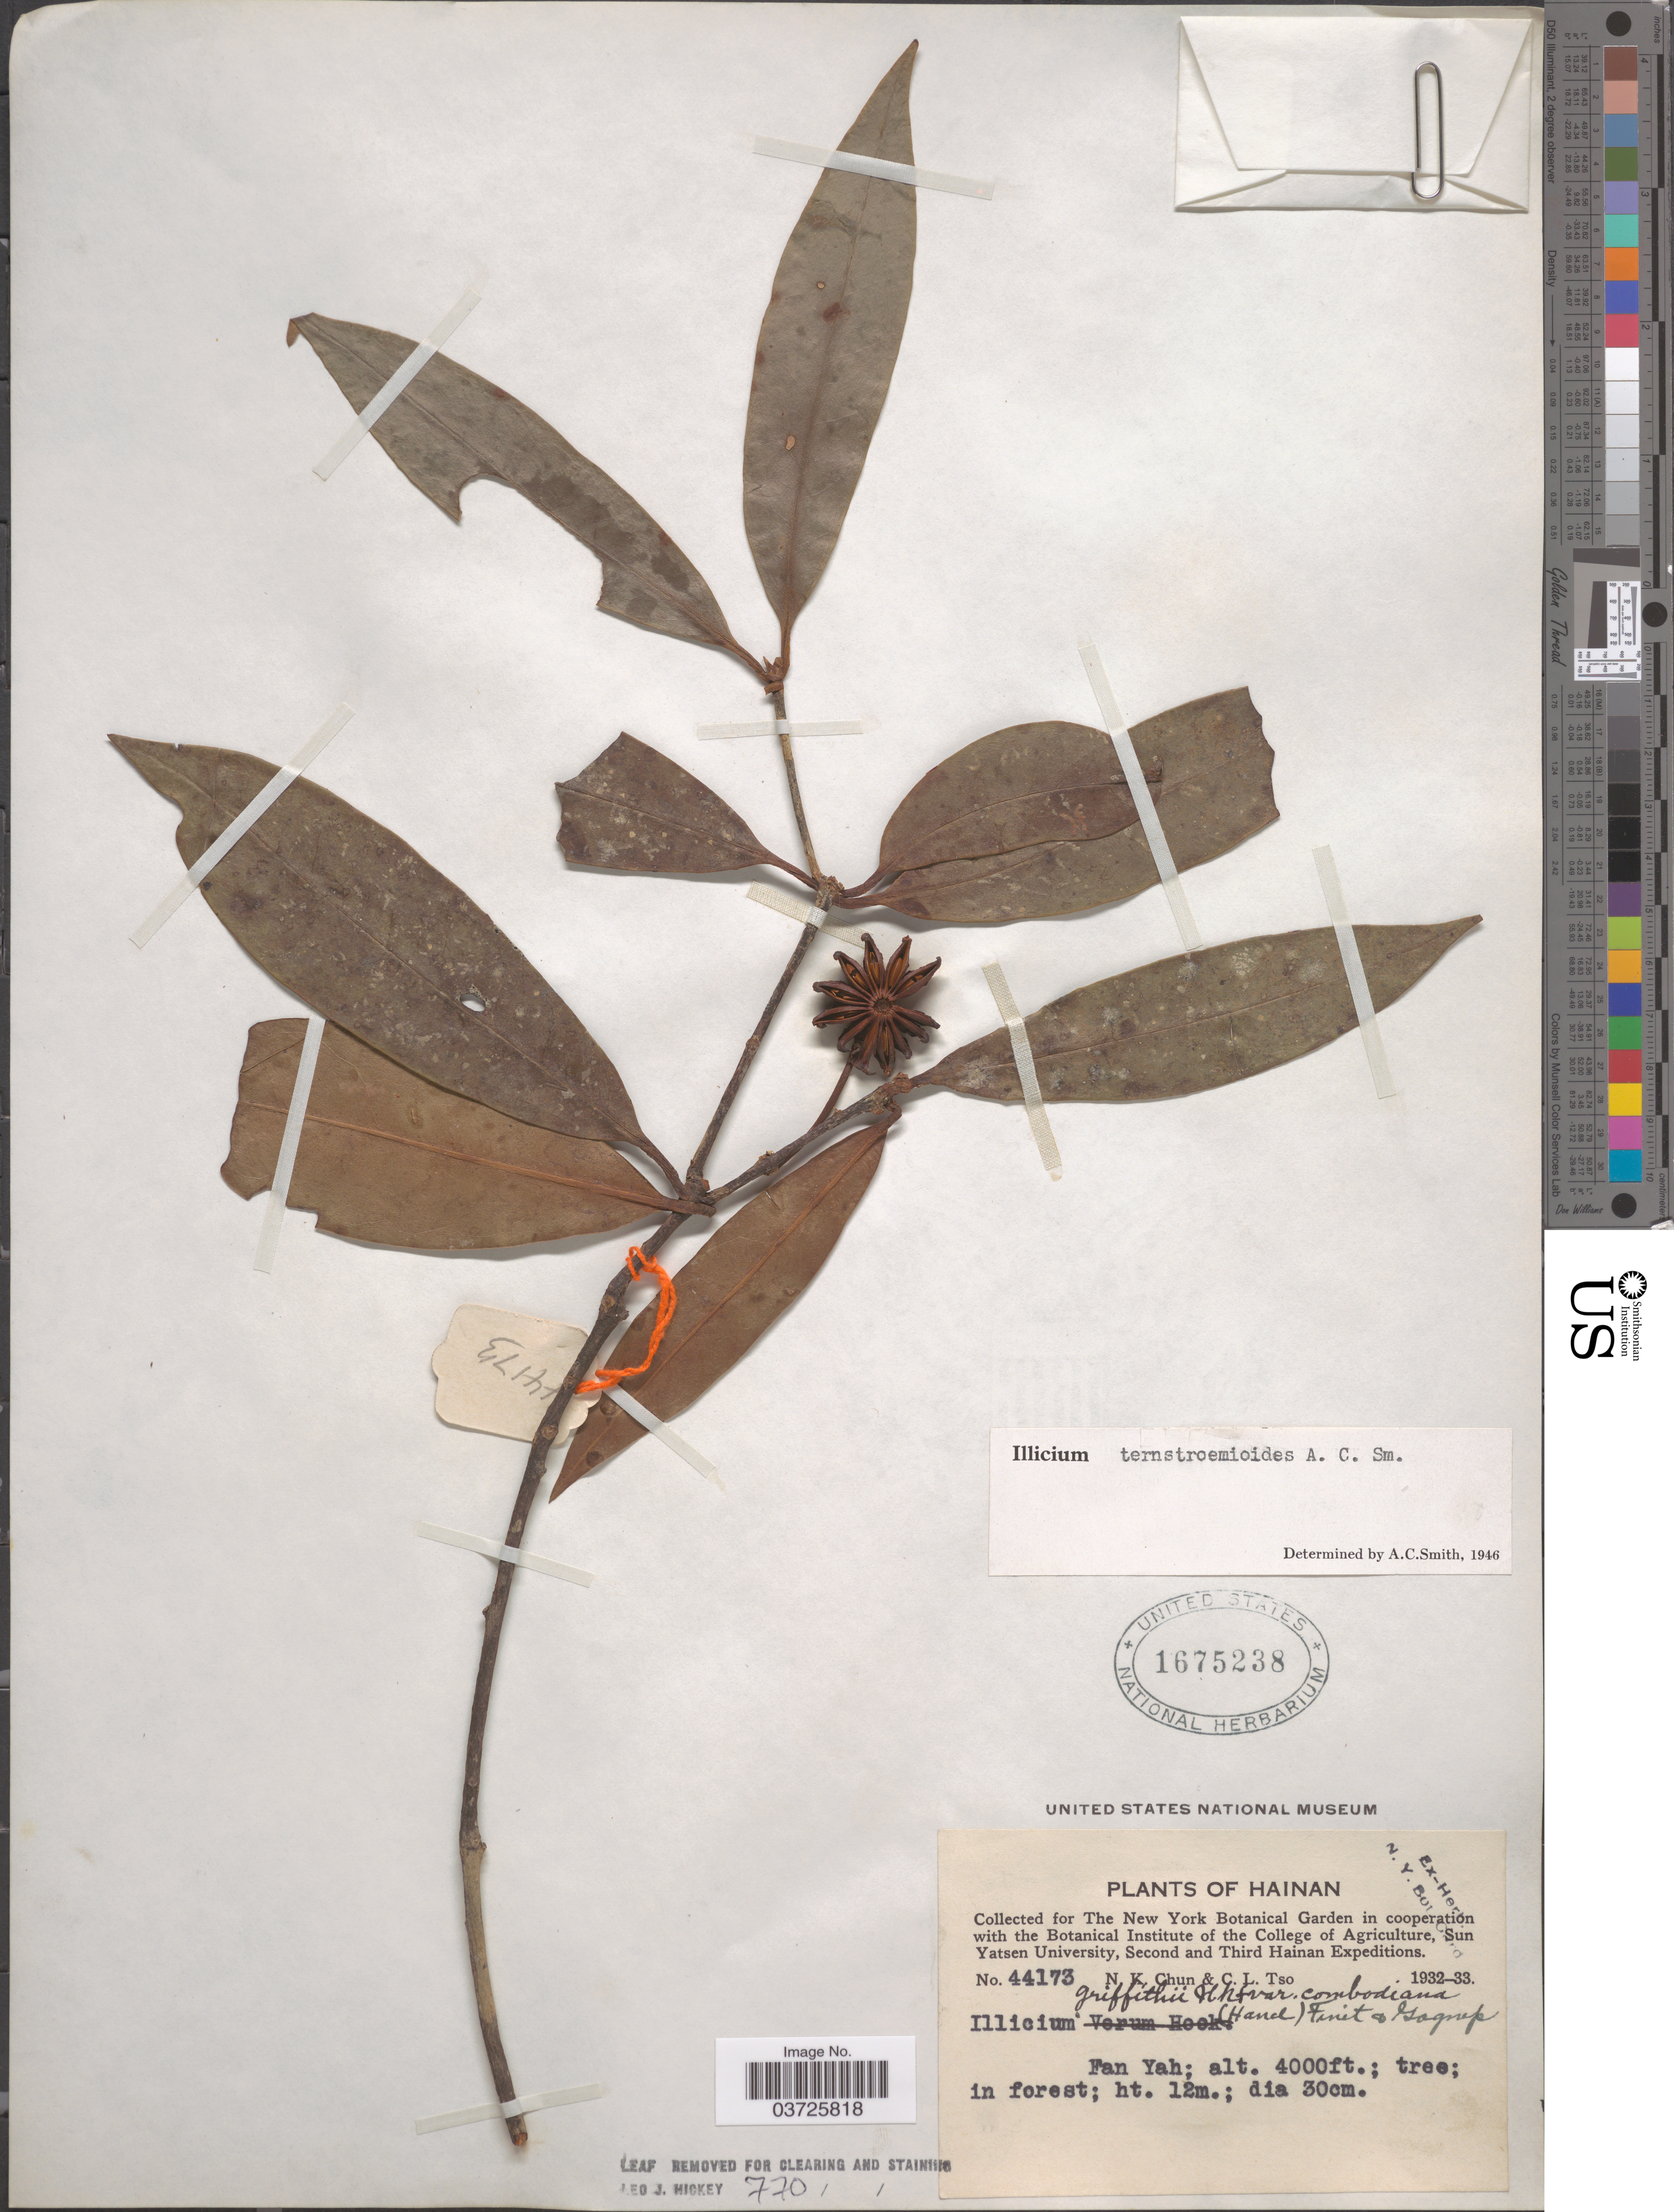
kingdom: Plantae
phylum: Tracheophyta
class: Magnoliopsida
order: Austrobaileyales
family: Schisandraceae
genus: Illicium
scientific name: Illicium ternstroemioides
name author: A.C. Sm.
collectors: N. K. Chun & C. Tso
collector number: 44173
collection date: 1932/1933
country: China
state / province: Hainan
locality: Fan Yah.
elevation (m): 1219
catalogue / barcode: US 1675238